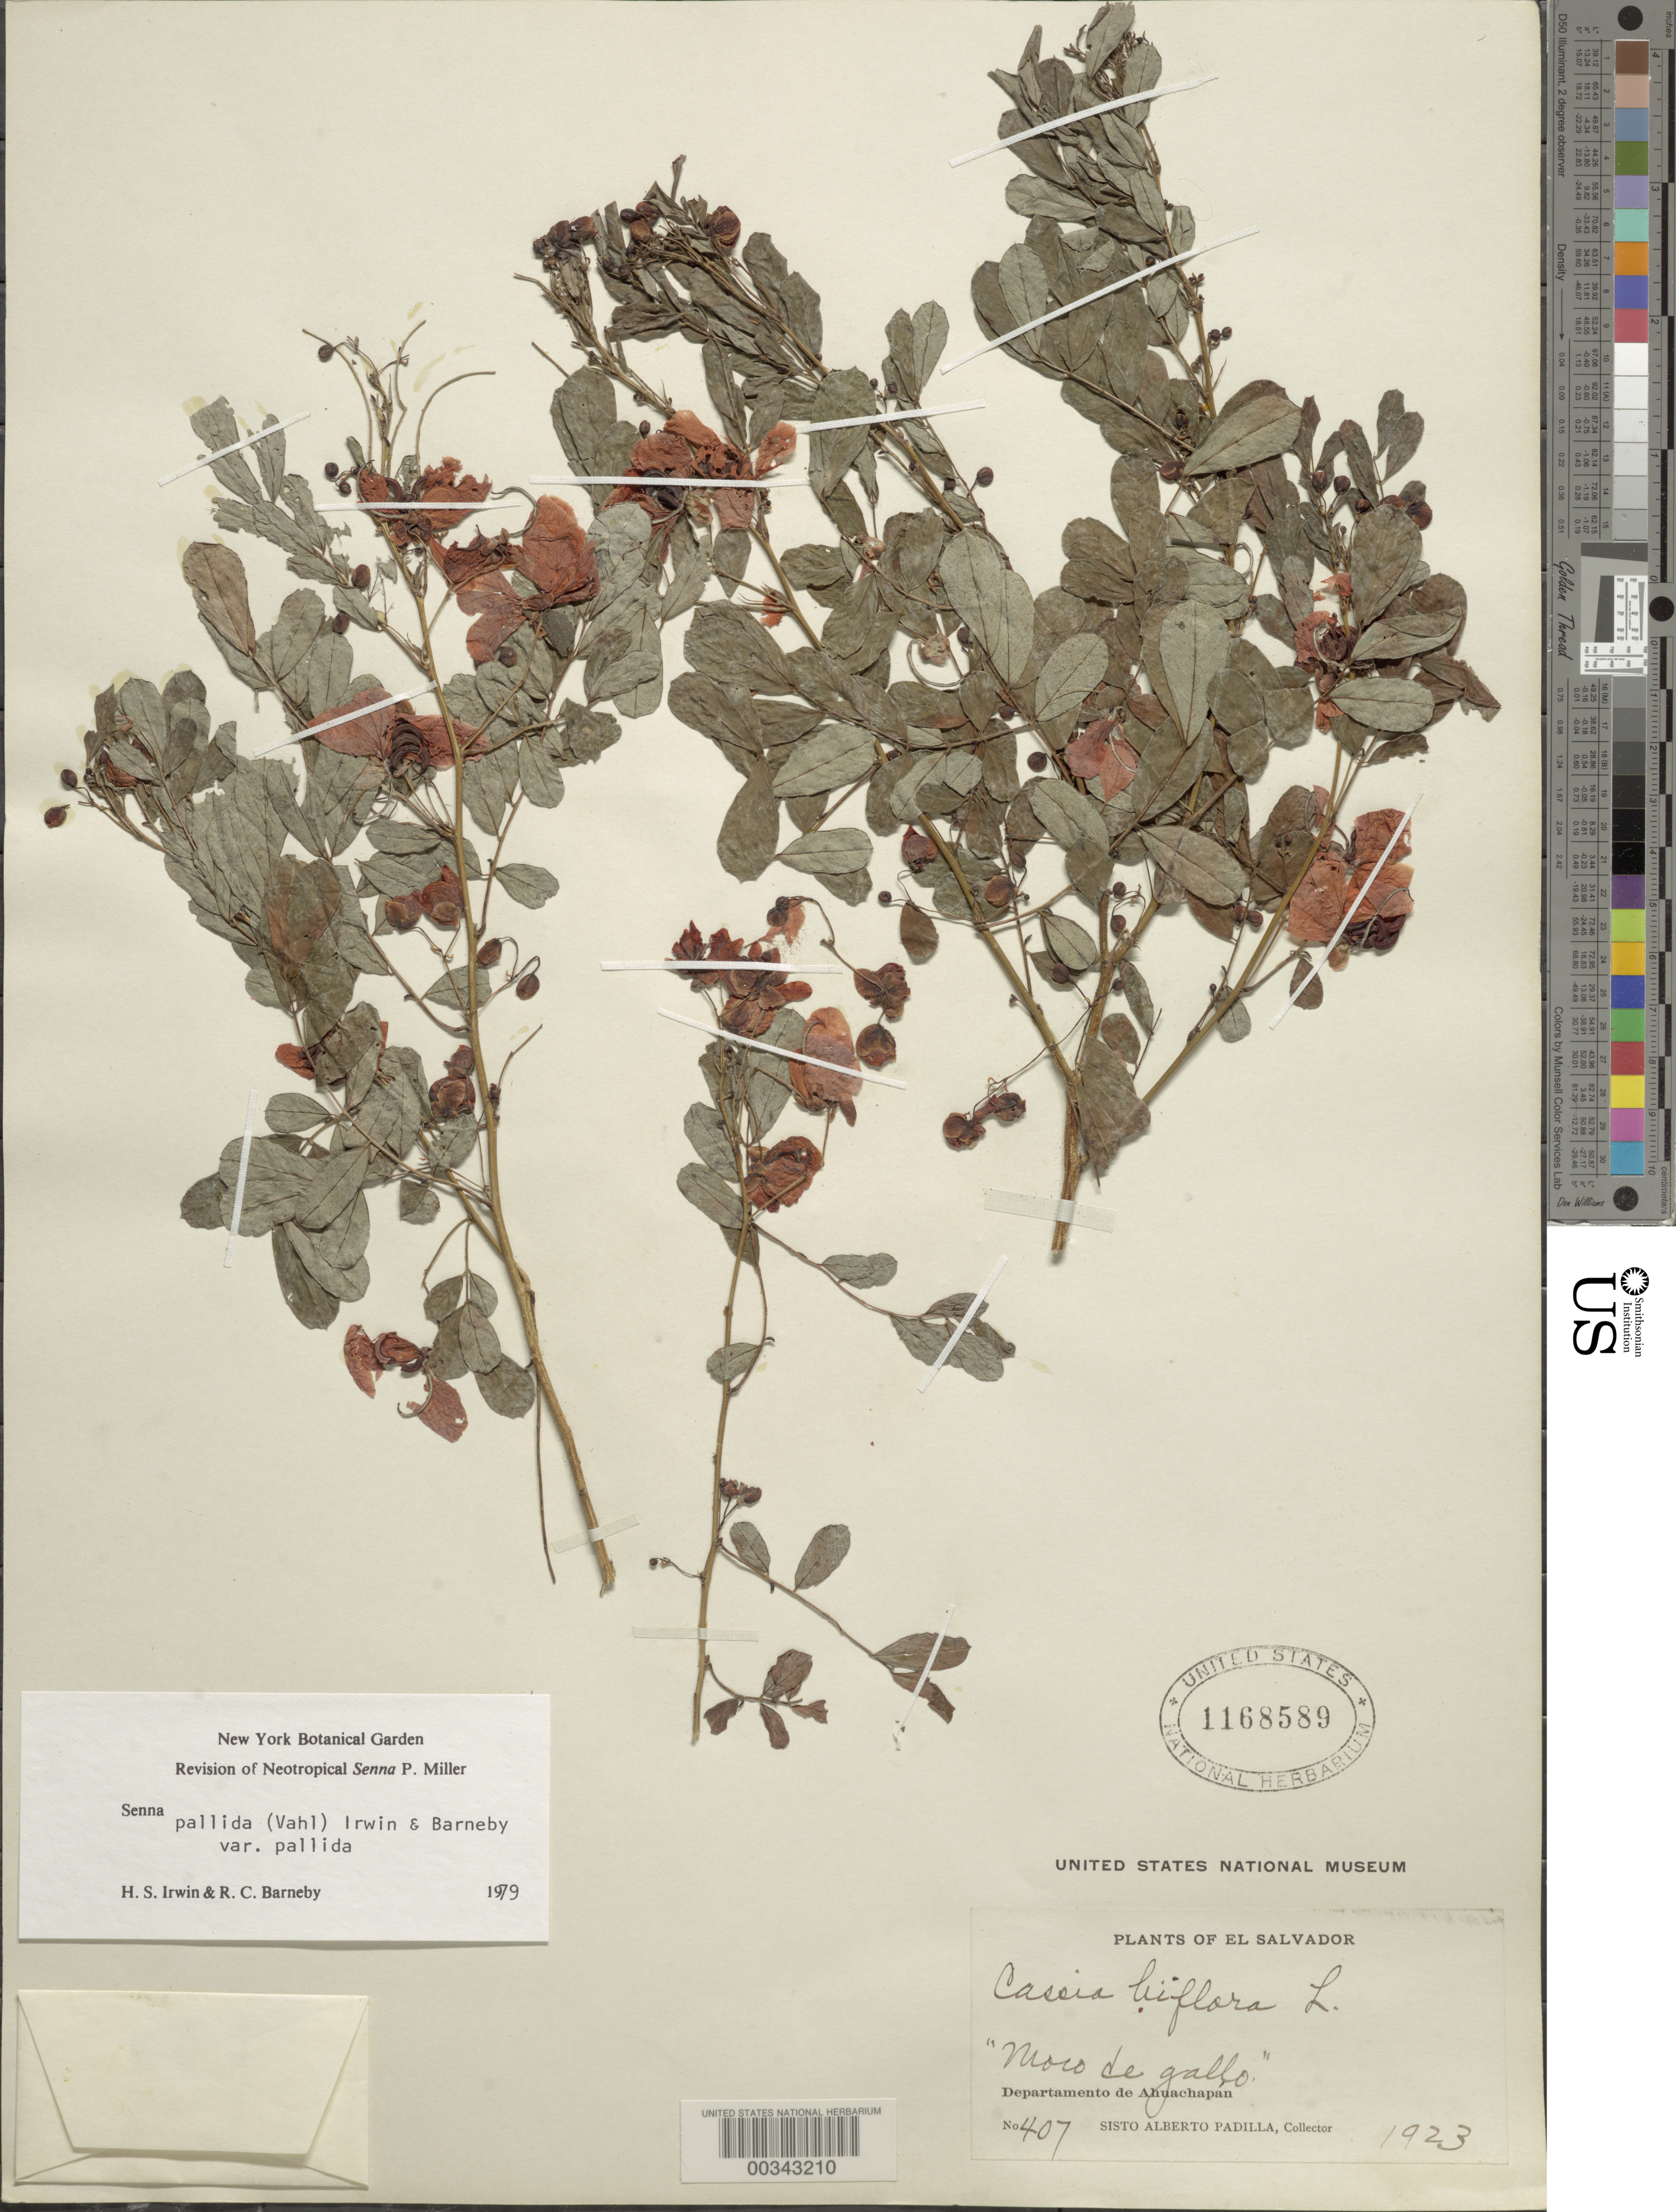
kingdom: Plantae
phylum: Tracheophyta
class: Magnoliopsida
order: Fabales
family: Fabaceae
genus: Senna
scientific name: Senna pallida var. pallida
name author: (Vahl) H.S. Irwin & Barneby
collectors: S. A. Padilla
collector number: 407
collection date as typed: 1923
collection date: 1923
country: El Salvador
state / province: Ahuachapán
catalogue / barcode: US 1168589